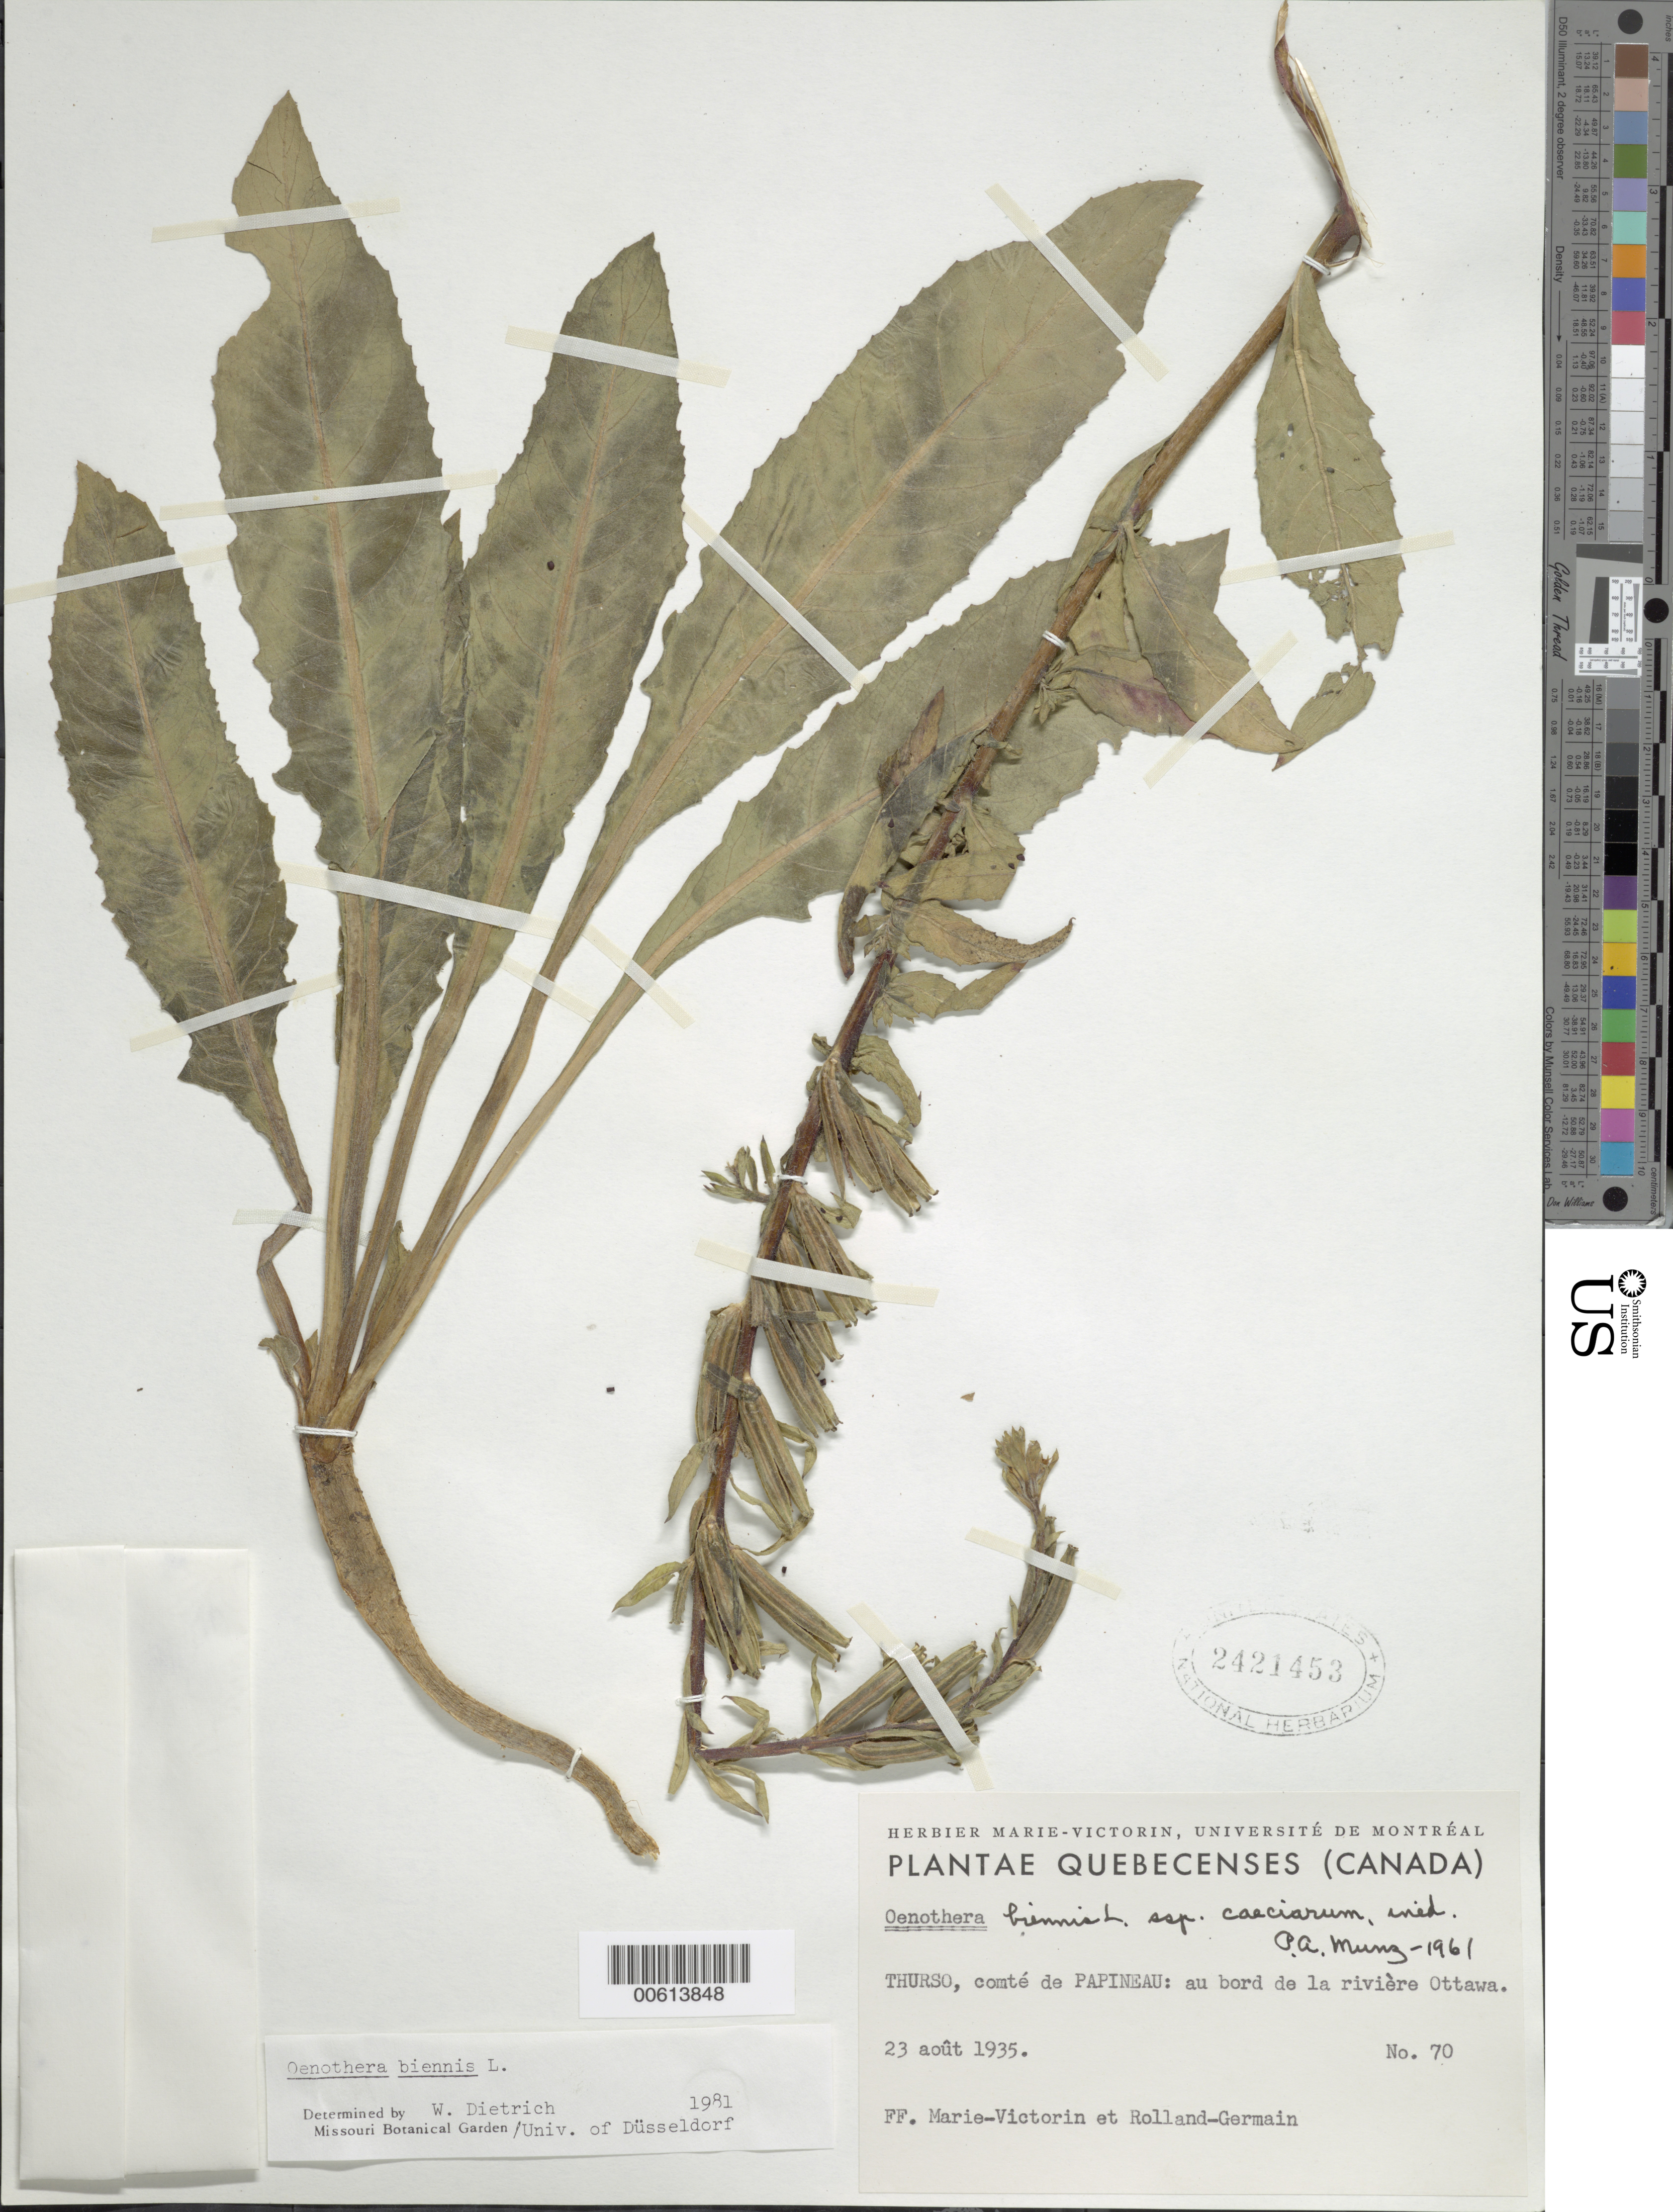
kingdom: Plantae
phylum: Tracheophyta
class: Magnoliopsida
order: Myrtales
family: Onagraceae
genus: Oenothera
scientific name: Oenothera biennis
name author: L.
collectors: Fr. Marie-Victorin & Rolland-Germain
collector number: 70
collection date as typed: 23 Aug 1935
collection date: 1935-08-23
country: Canada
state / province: Quebec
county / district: Papineau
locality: Thurso, comte de Papineau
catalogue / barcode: US 2421453